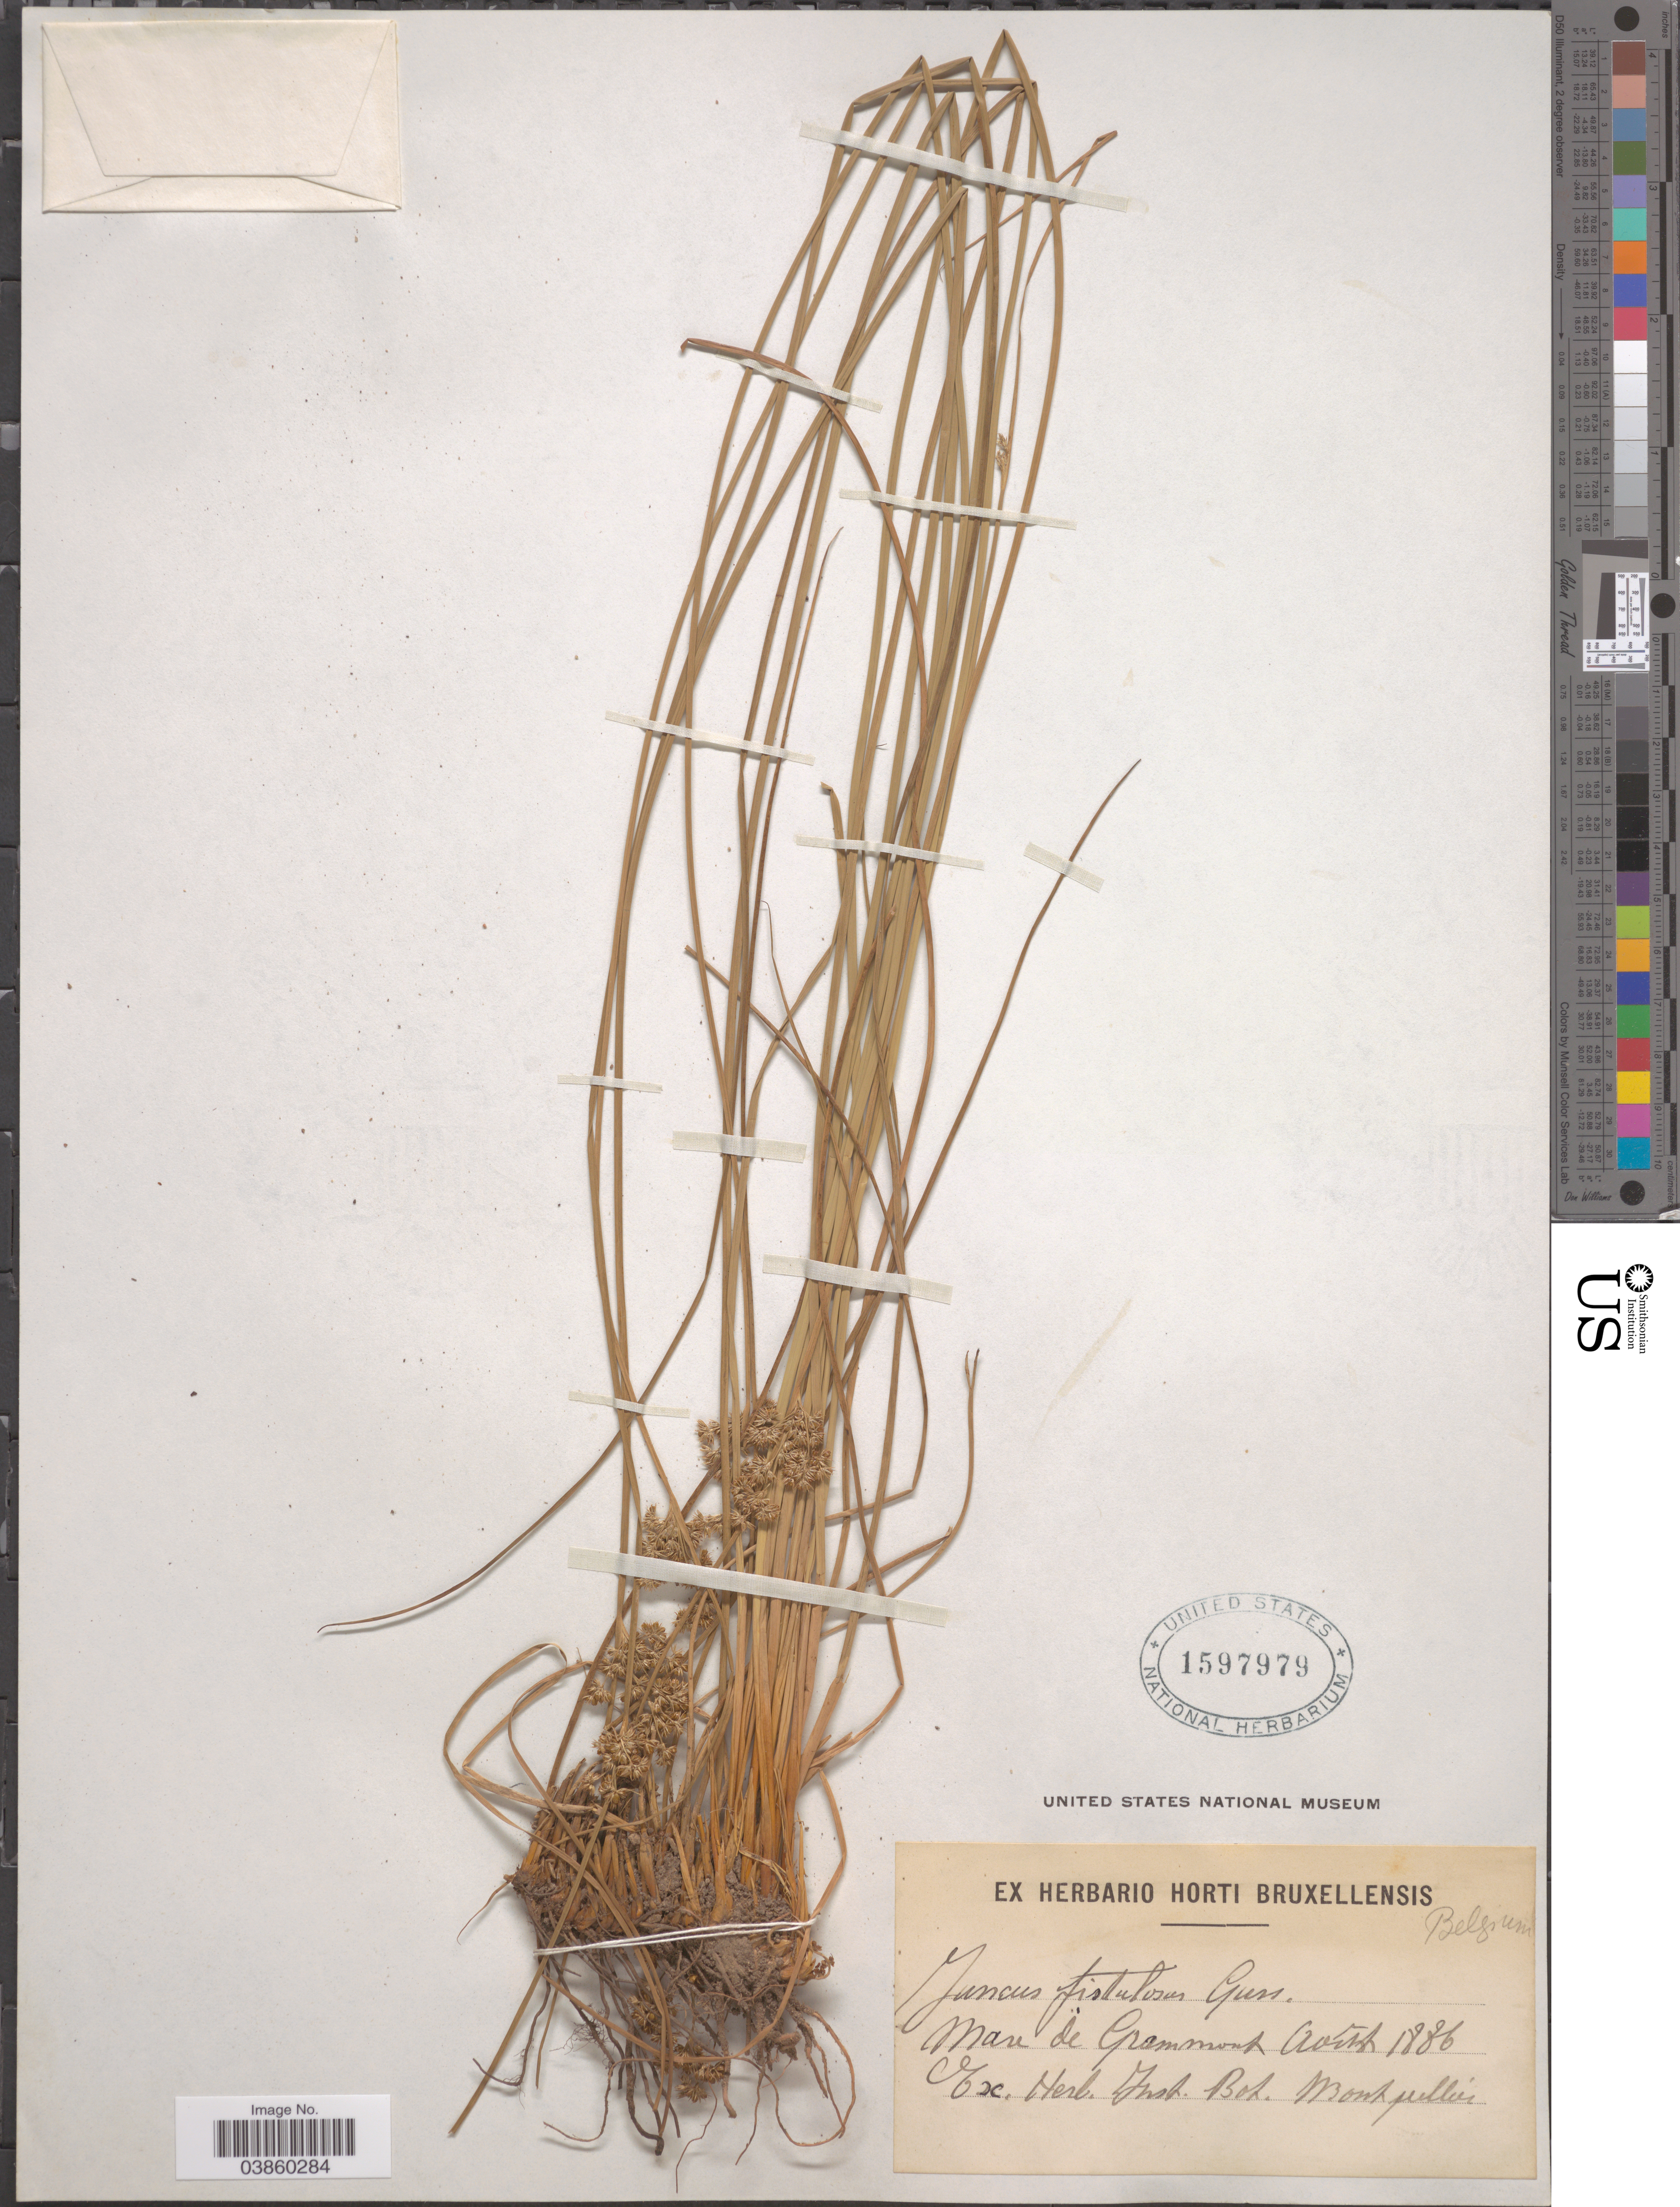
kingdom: Plantae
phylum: Tracheophyta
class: Liliopsida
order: Poales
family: Juncaceae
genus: Juncus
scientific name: Juncus fistulosus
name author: Gussone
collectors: Institut de Botanique (Montpellier)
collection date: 1886-08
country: Belgium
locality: Mare de Grammont.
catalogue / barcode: US 1597979